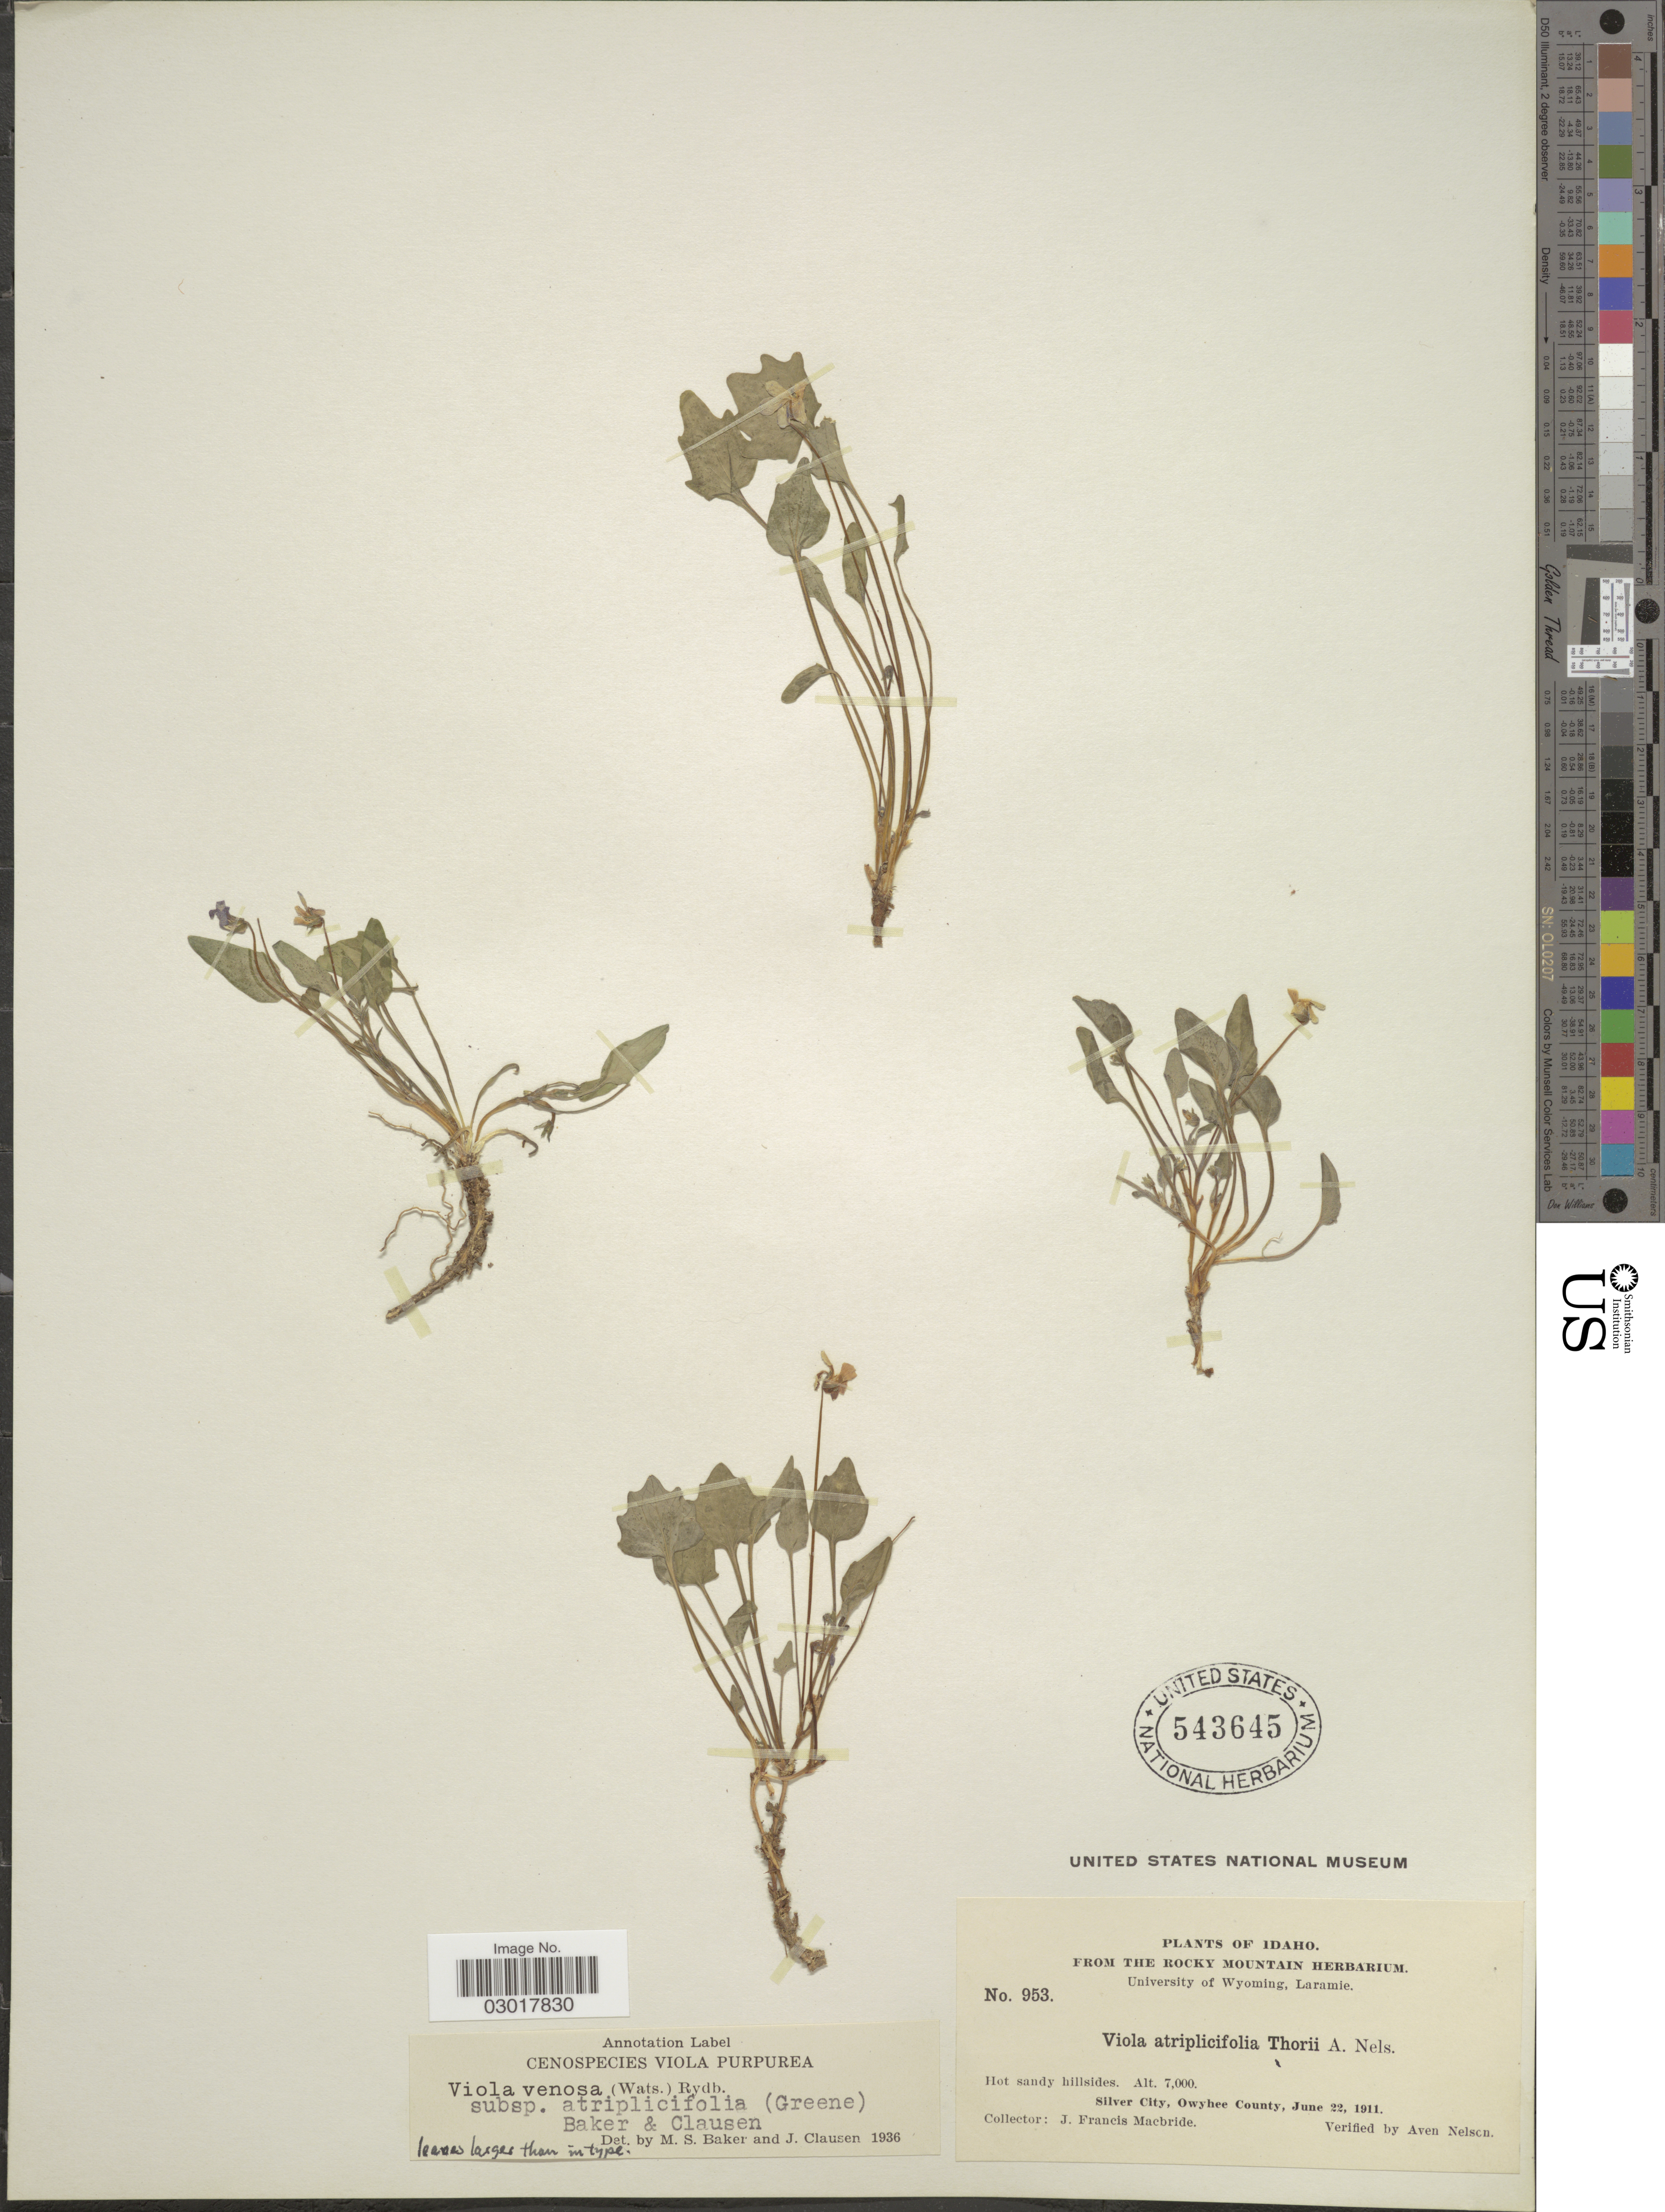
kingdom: Plantae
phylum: Tracheophyta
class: Magnoliopsida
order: Malpighiales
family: Violaceae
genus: Viola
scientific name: Viola venosa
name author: (S. Watson) Rydb.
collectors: J. F. Macbride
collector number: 953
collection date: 1911-06-22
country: United States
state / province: Idaho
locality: Silver City, Owyhee County.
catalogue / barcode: US 543645